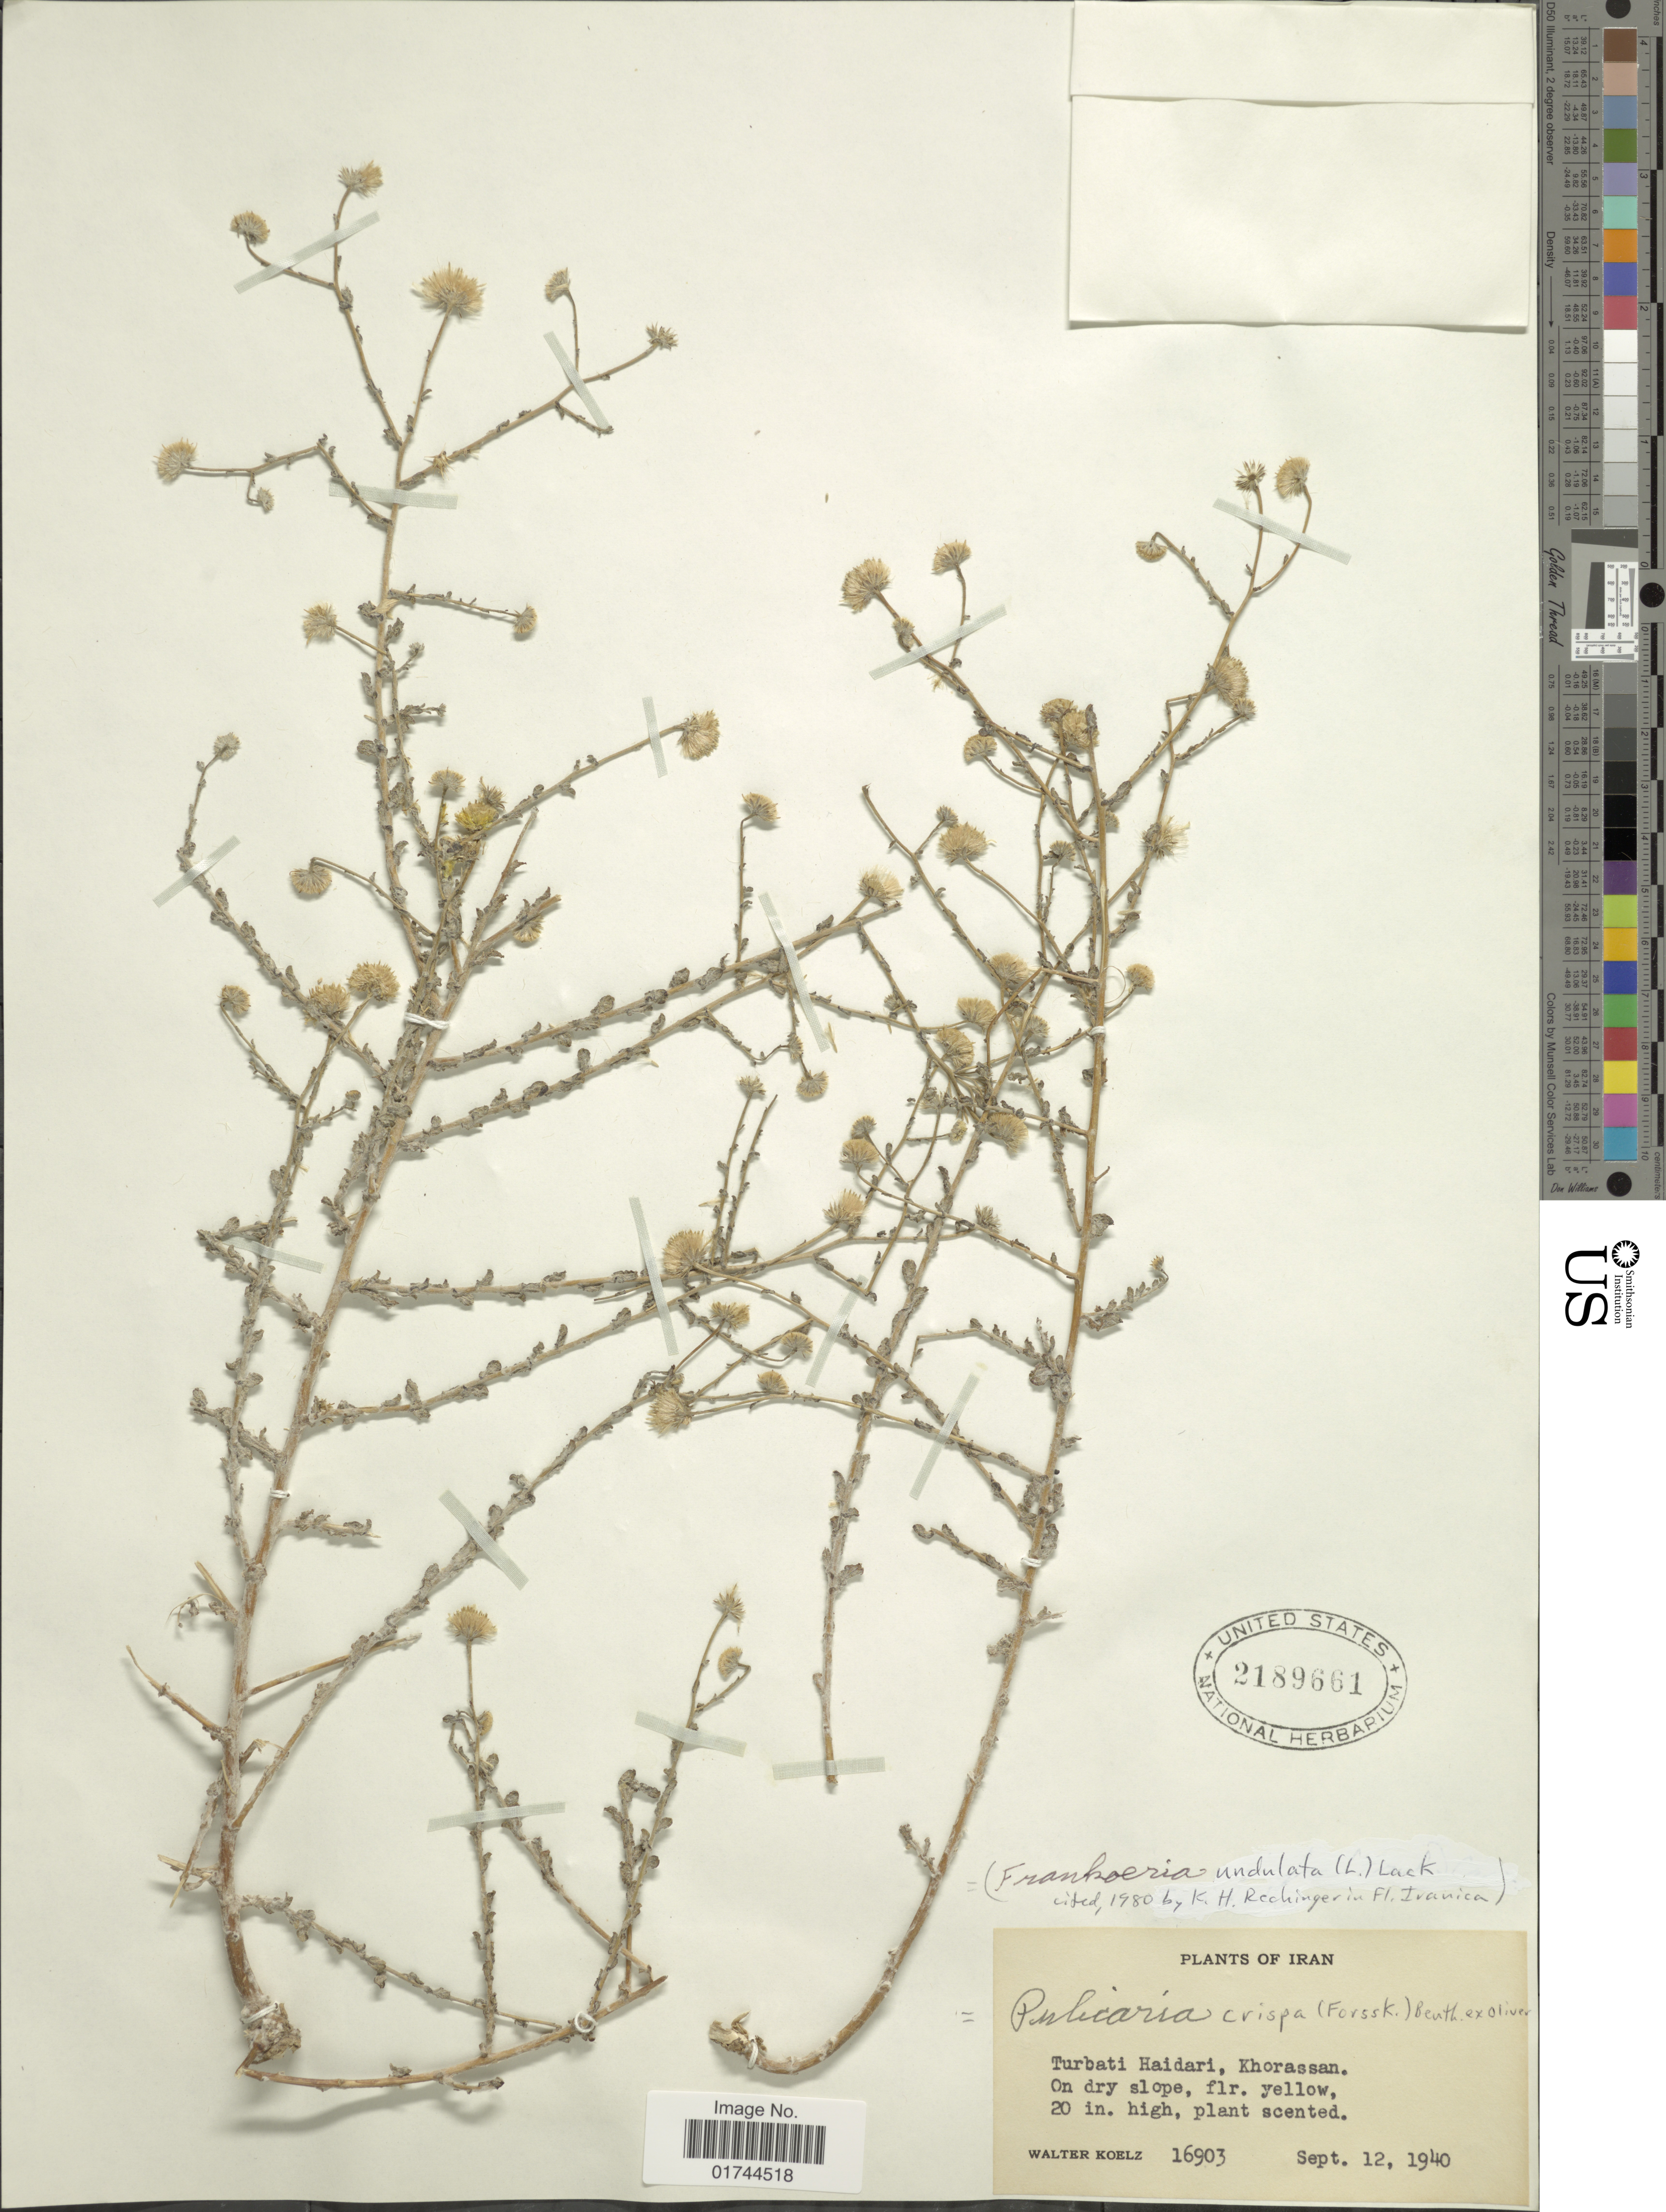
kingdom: Plantae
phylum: Tracheophyta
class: Magnoliopsida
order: Asterales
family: Asteraceae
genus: Pulicaria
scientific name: Pulicaria crispa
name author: Sch. Bip.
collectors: W. N. Koelz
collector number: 16903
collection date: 1940-09-12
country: Iran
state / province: Khorasan [obsolete]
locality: Turbati Haidari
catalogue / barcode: US 2189661